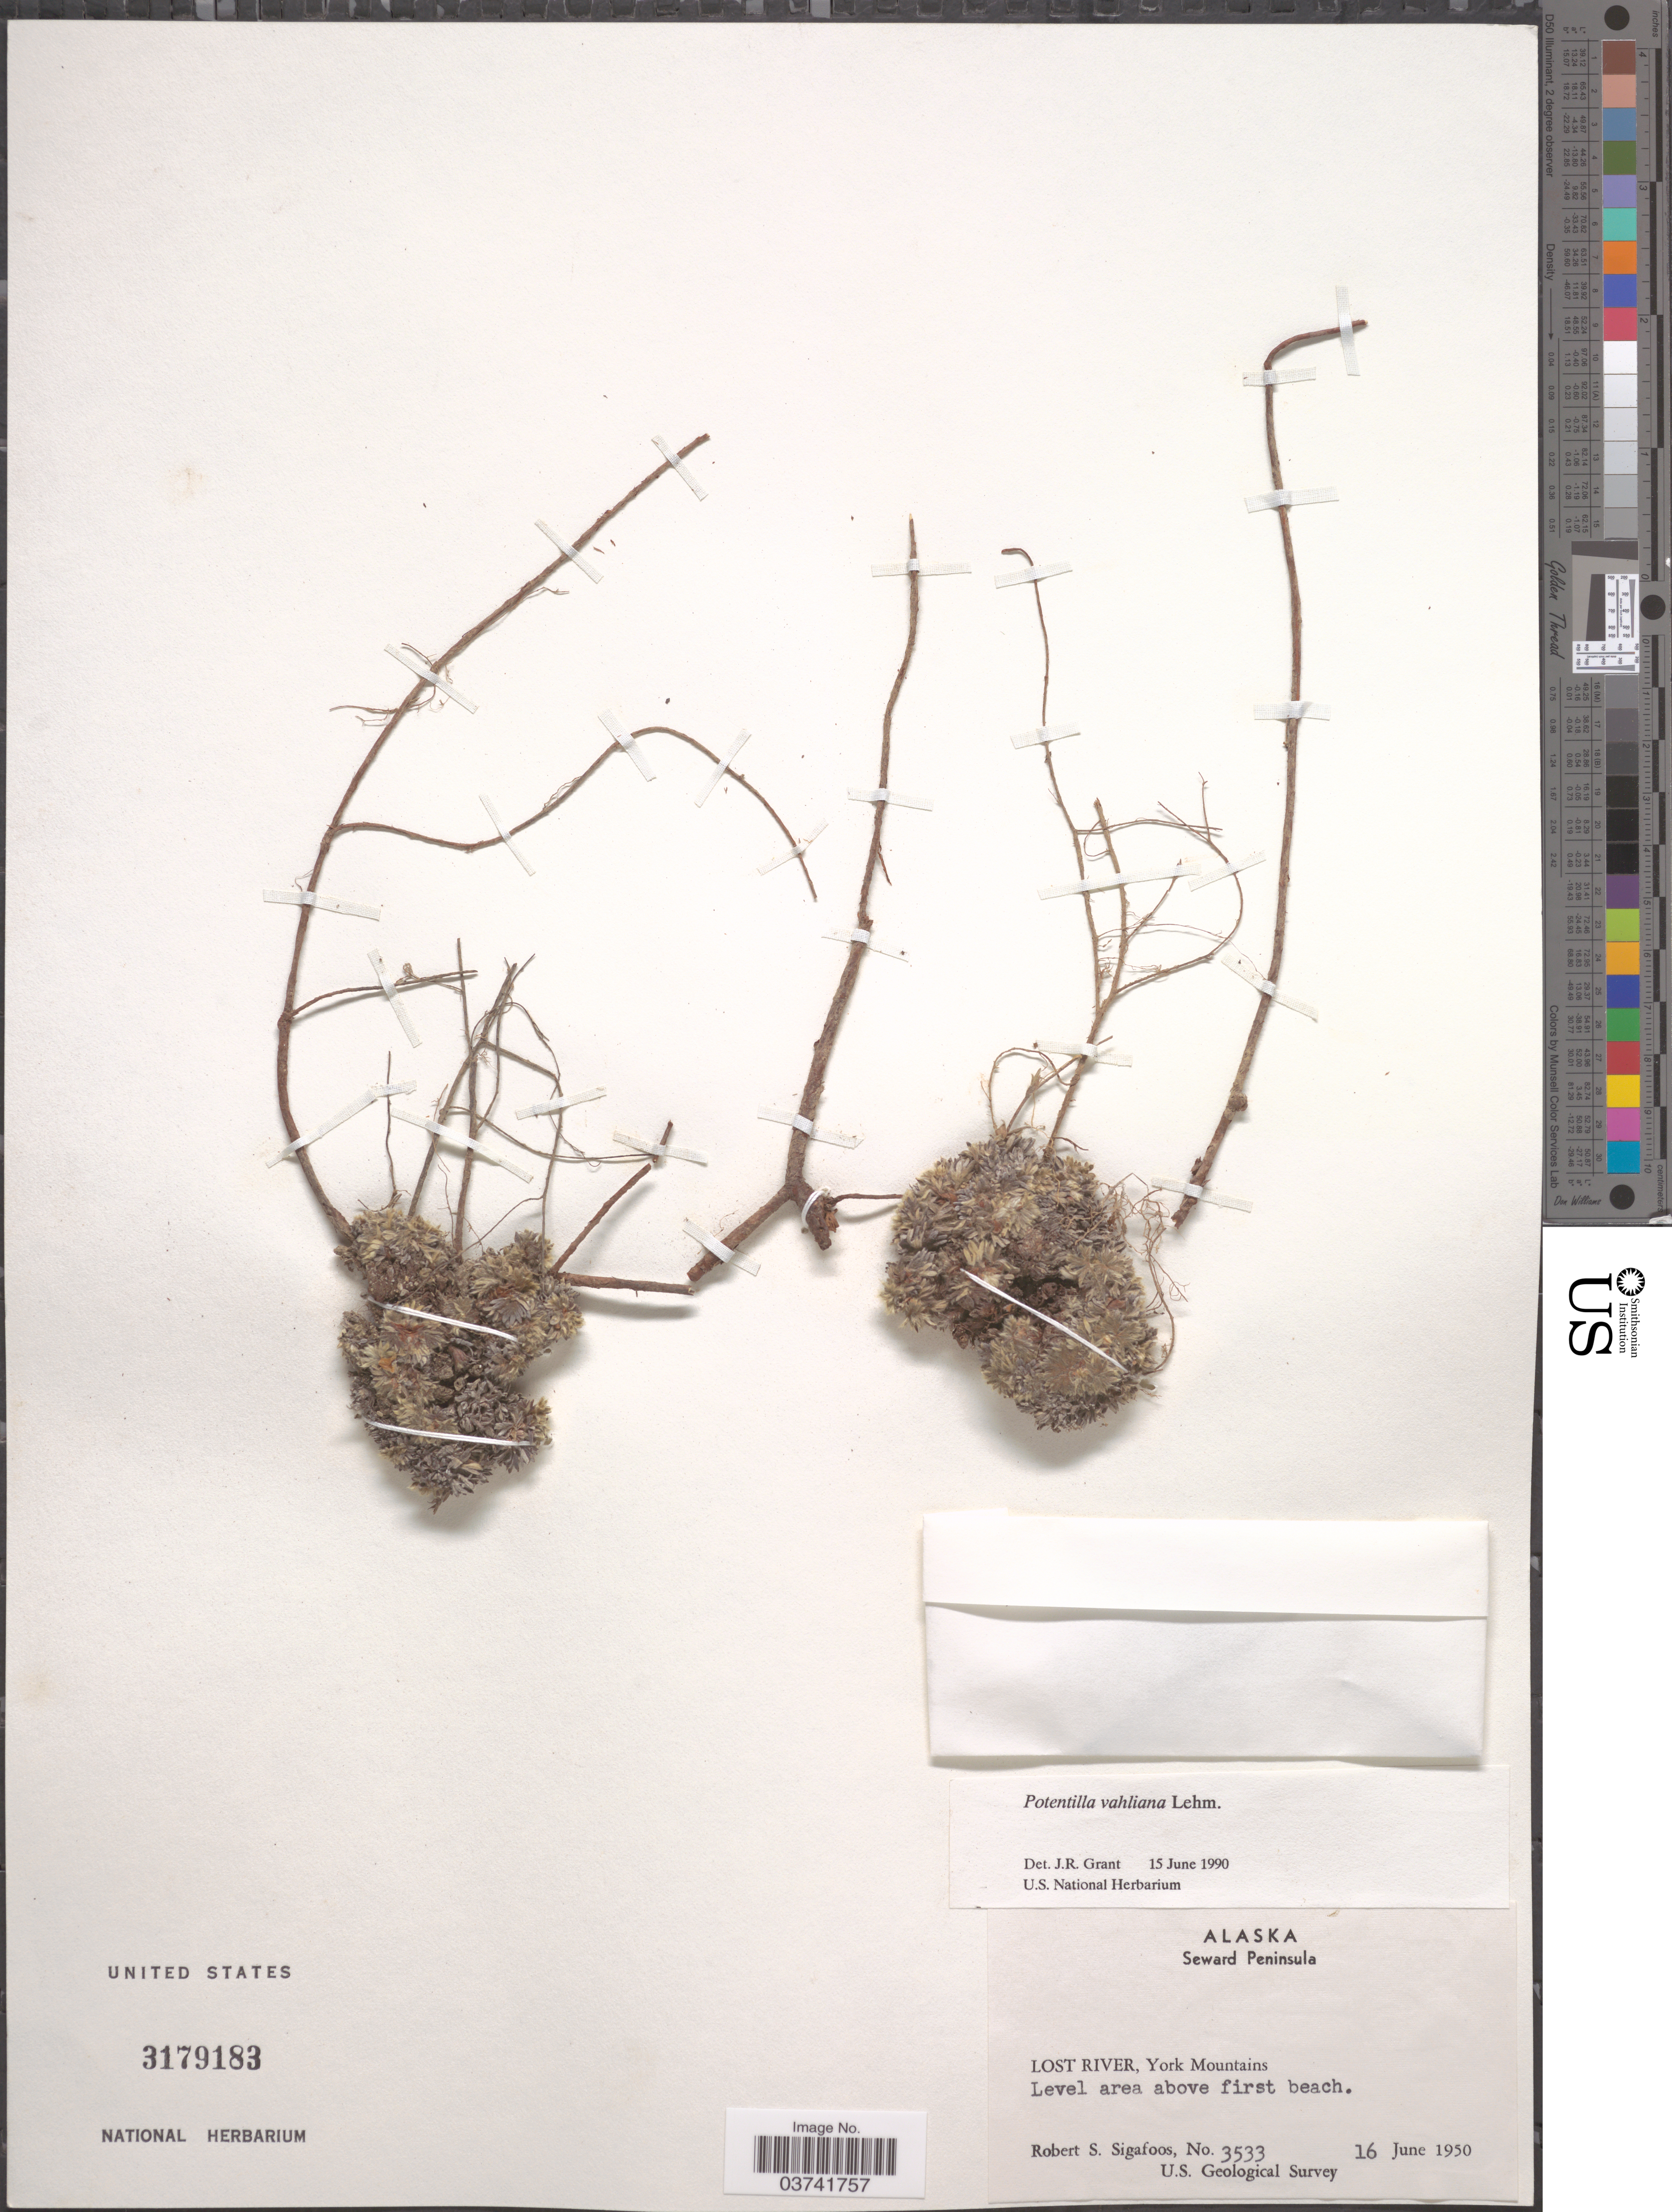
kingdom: Plantae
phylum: Tracheophyta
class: Magnoliopsida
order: Rosales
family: Rosaceae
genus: Potentilla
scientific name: Potentilla vahliana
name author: Lehm.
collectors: R. Sigafoos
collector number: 3533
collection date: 1950-06-16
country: United States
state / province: Alaska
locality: Seward Peninsula. Lost River, York Mountains. Level area above first beach.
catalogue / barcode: US 3179183